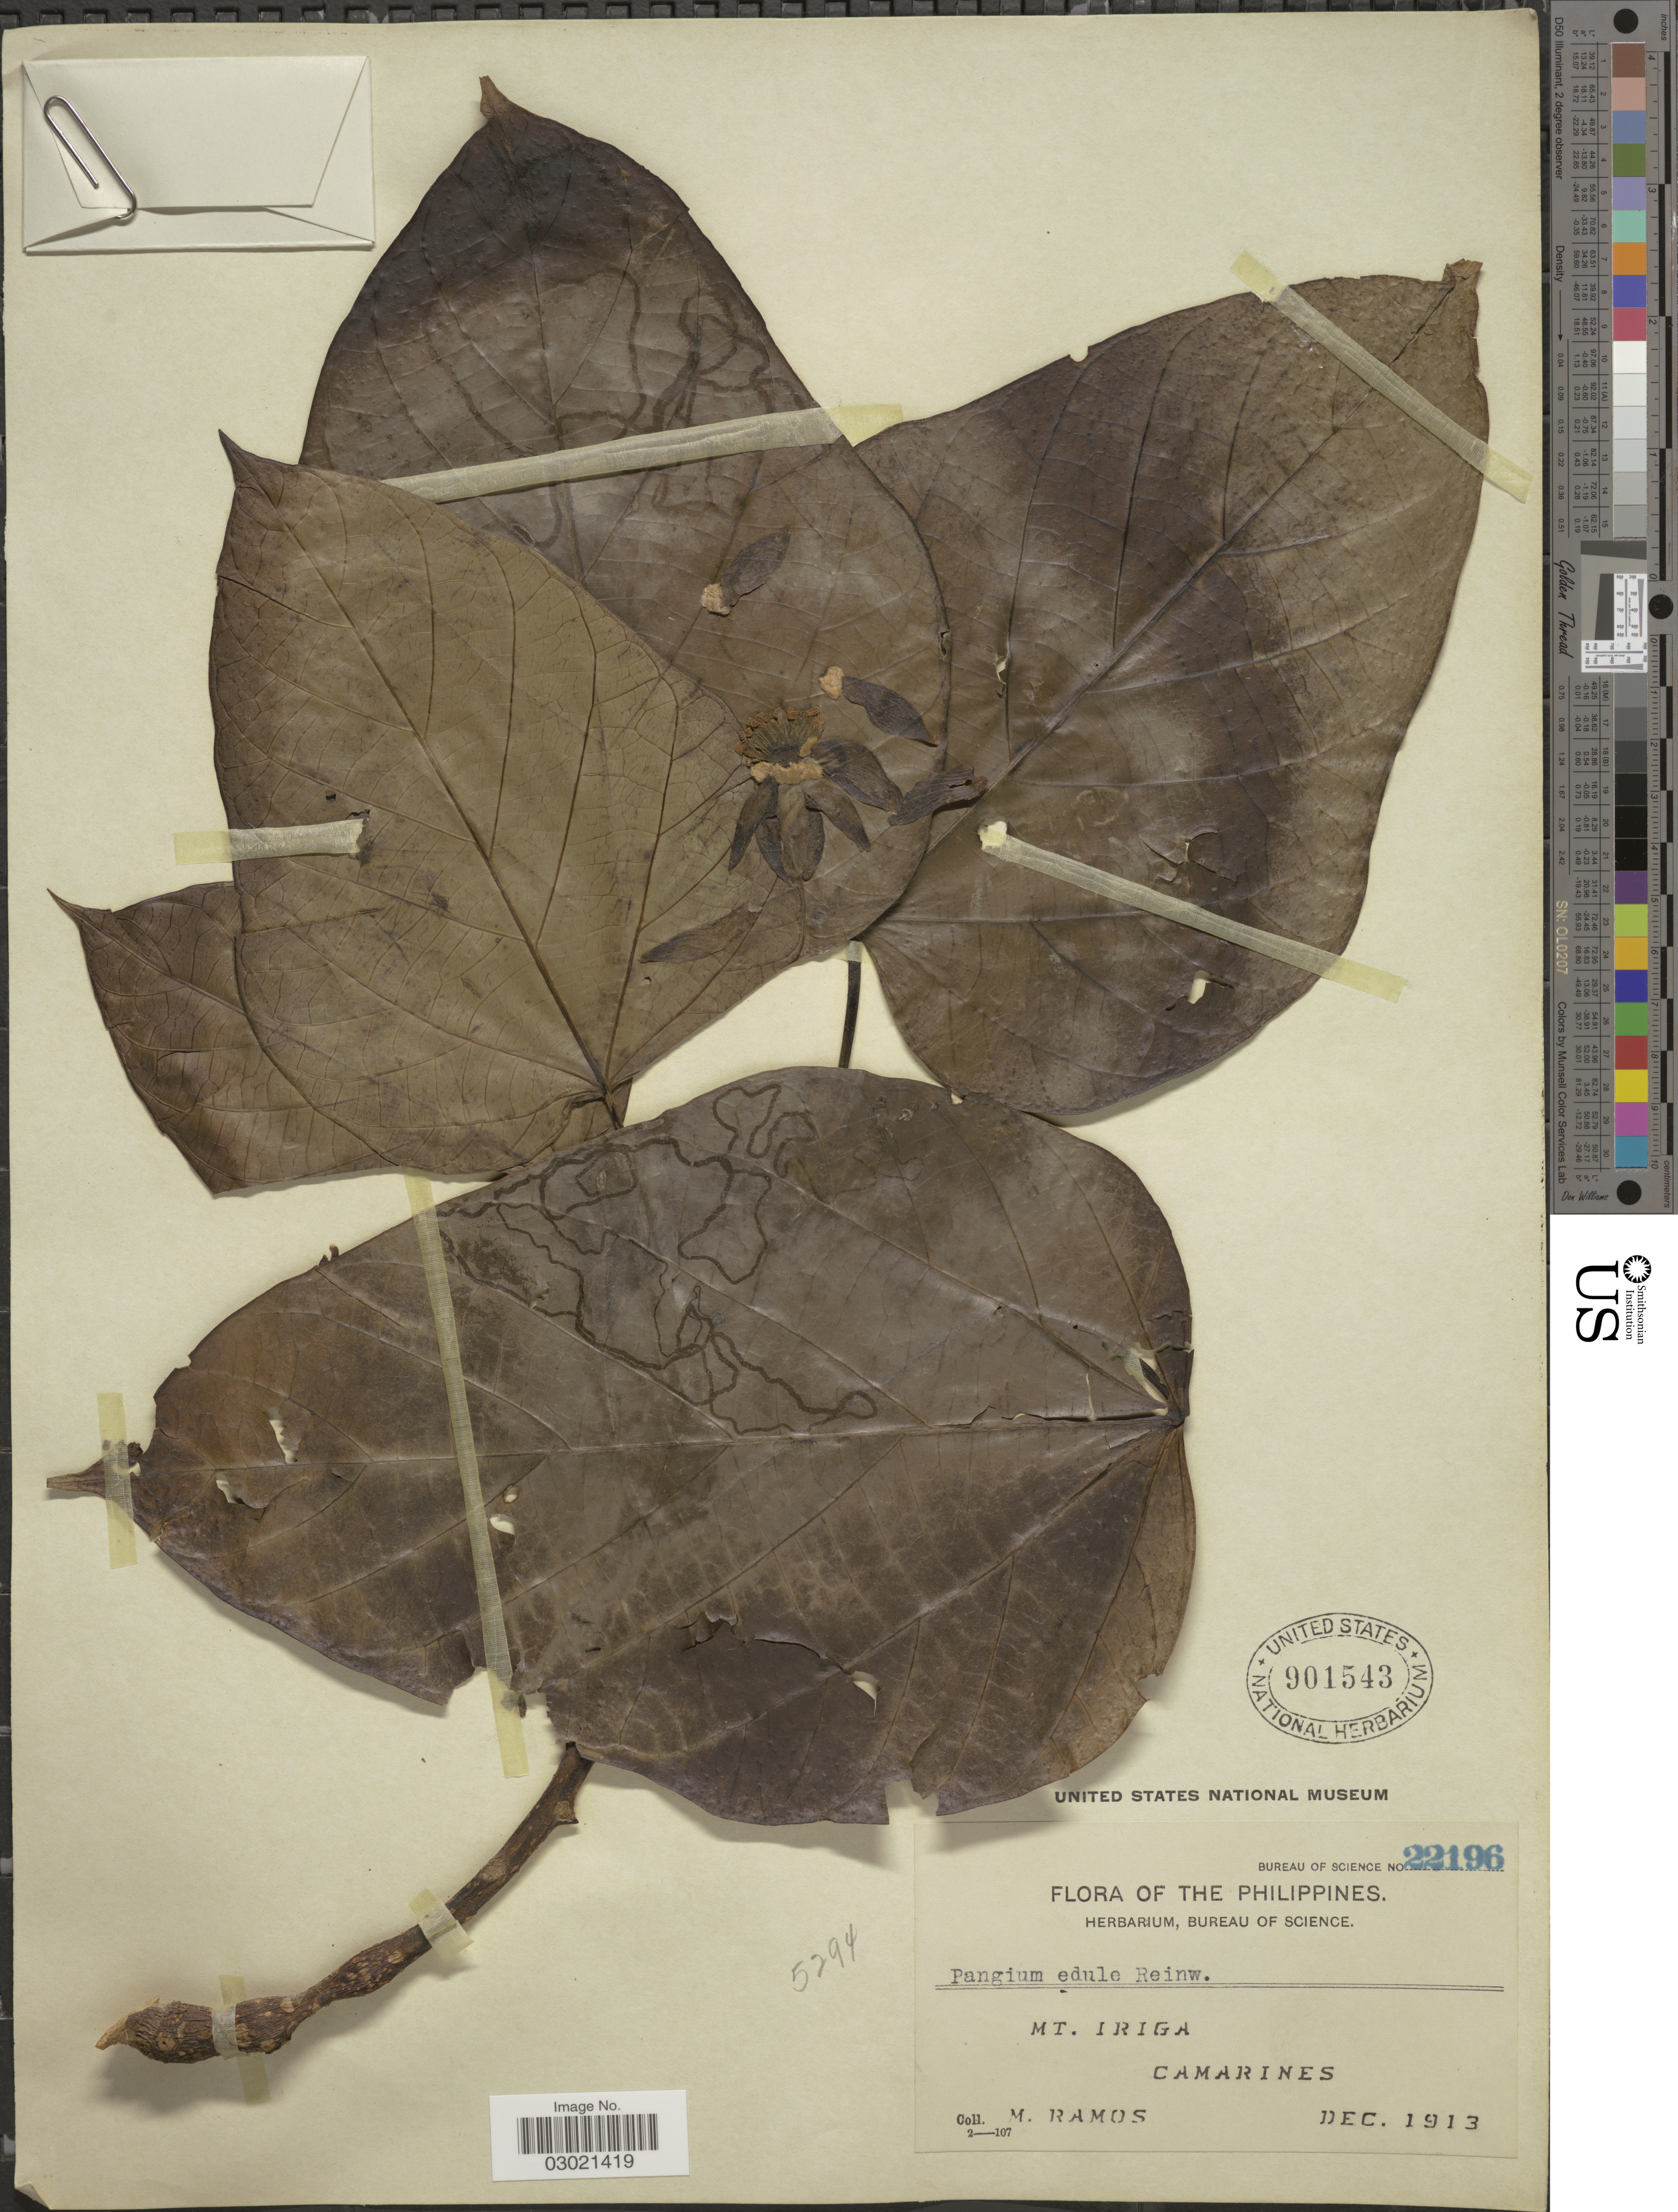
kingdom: Plantae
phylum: Tracheophyta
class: Magnoliopsida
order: Malpighiales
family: Achariaceae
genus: Pangium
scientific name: Pangium edule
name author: Reinw.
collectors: M. Ramos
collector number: Bureau of Science 22196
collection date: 1913-12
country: Philippines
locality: Mt. Iriga, Camarines.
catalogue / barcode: US 901543